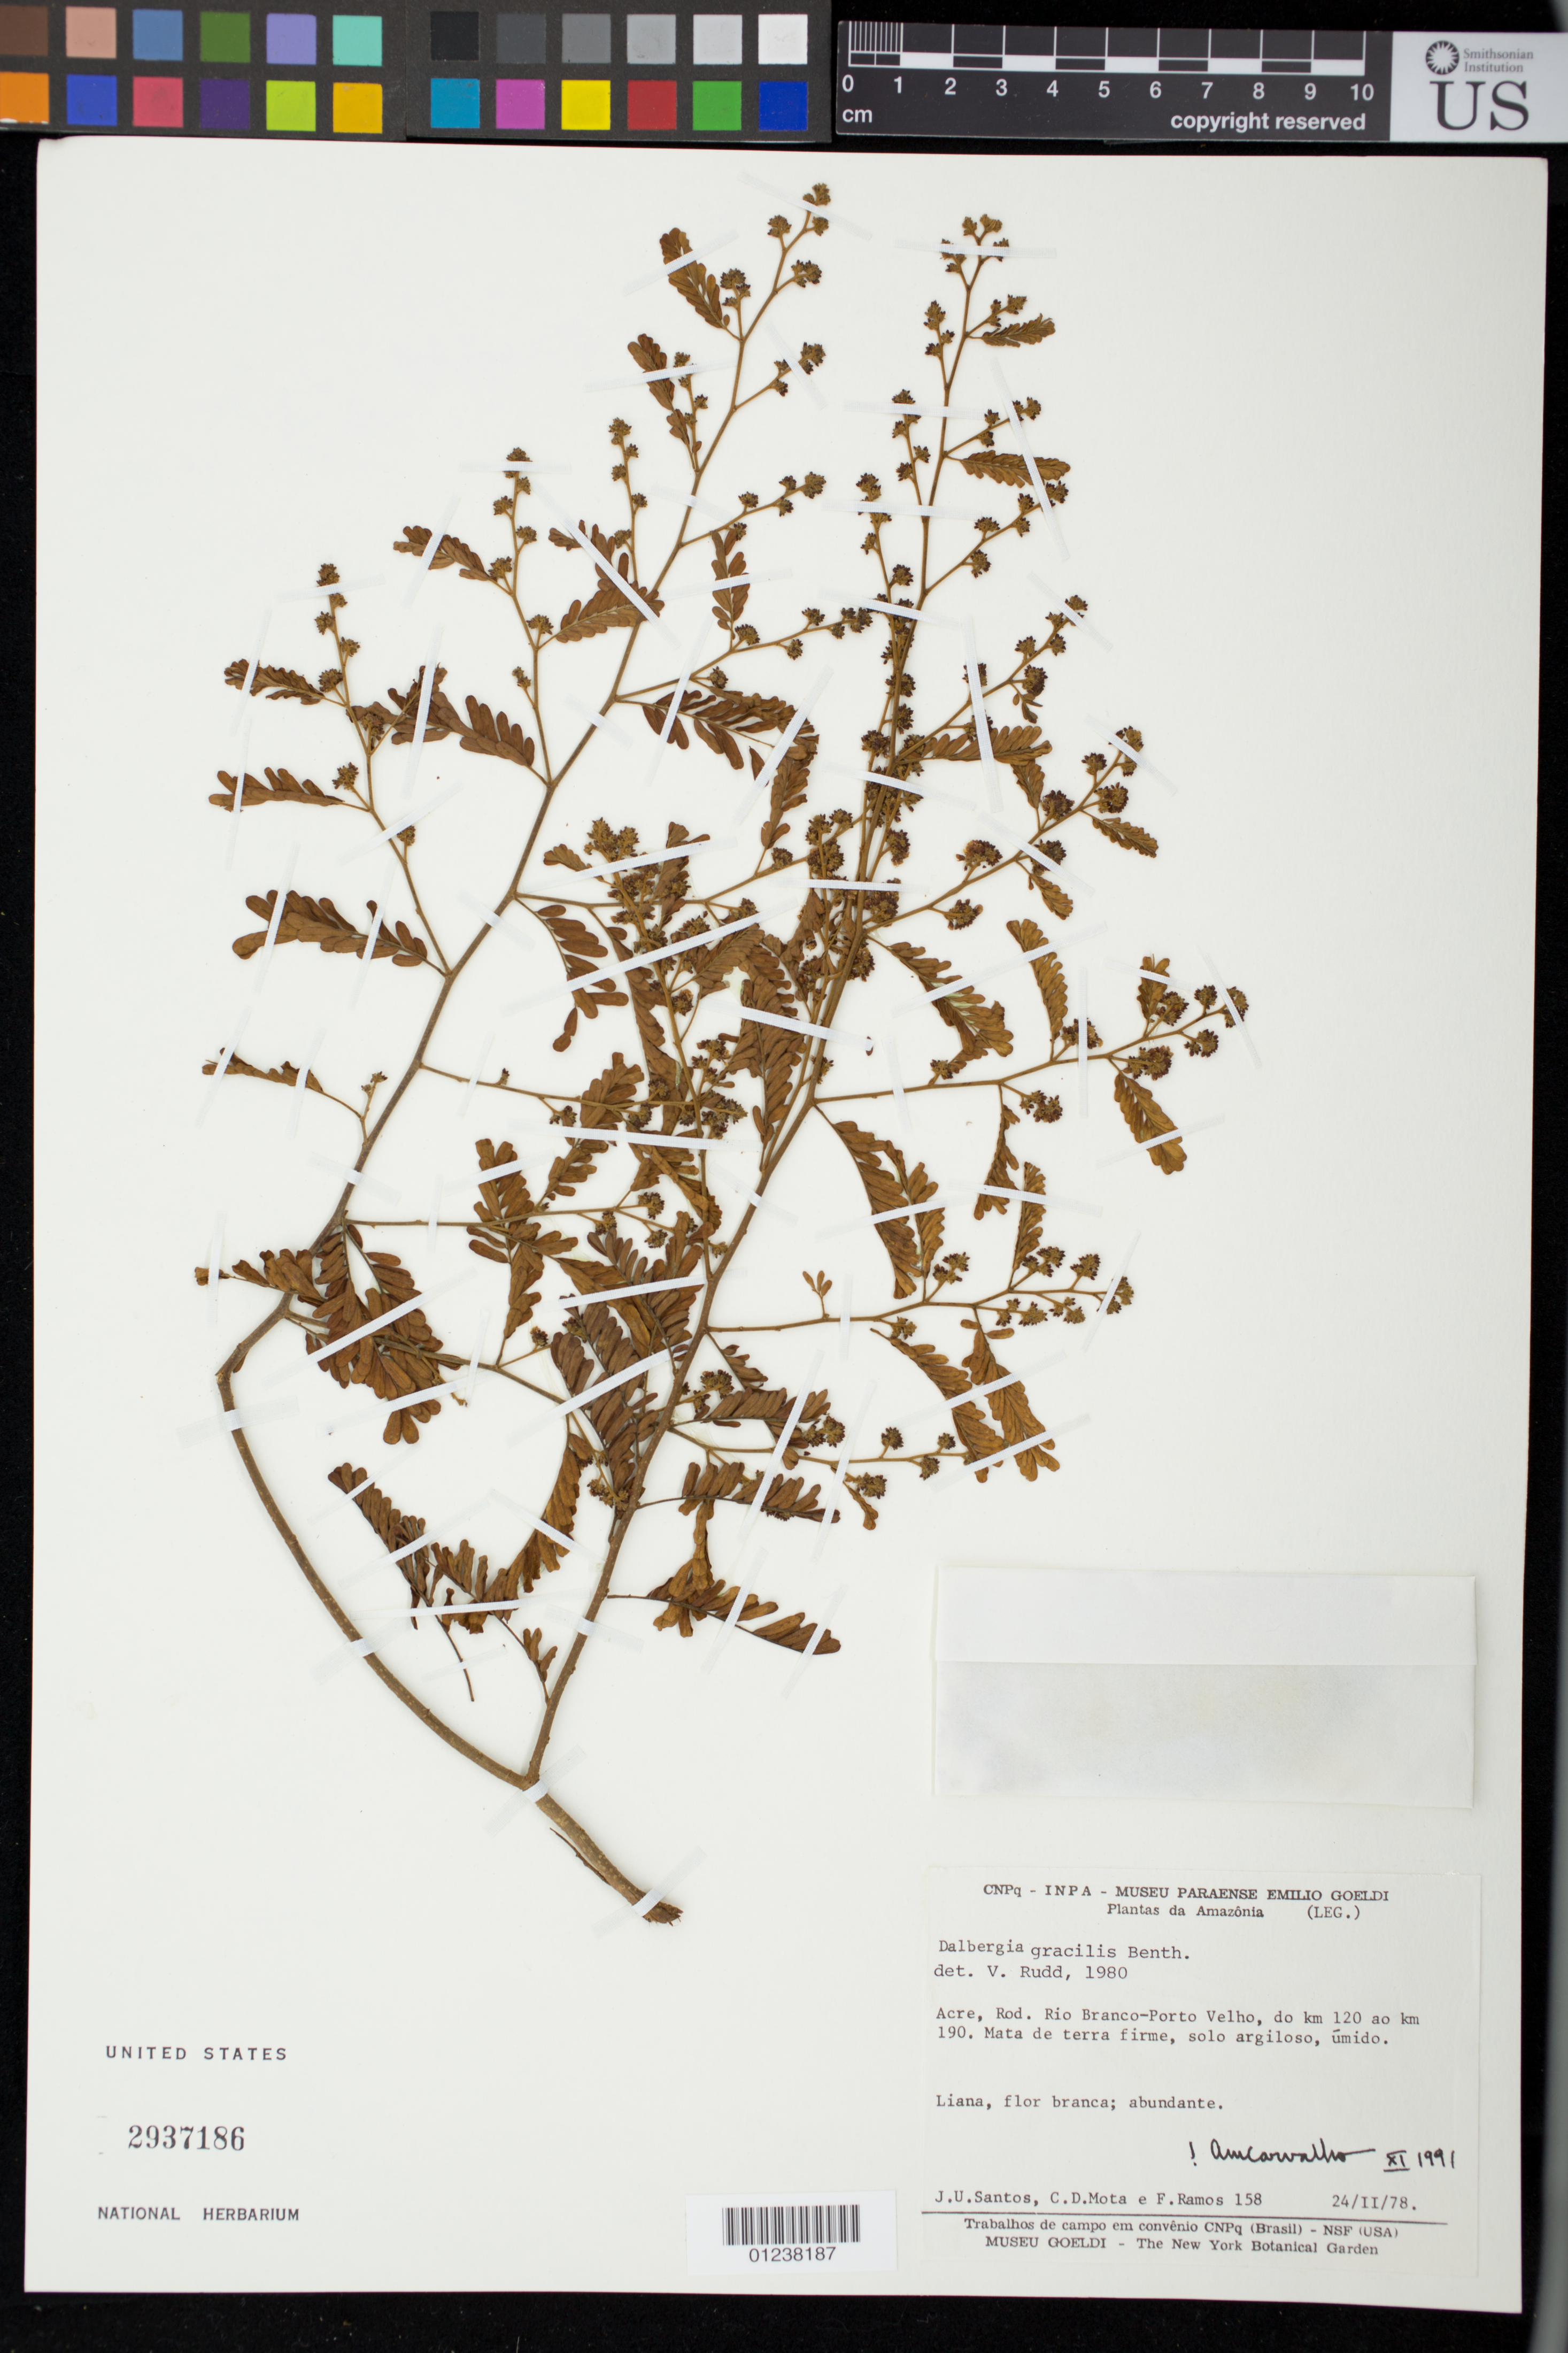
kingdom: Plantae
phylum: Tracheophyta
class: Magnoliopsida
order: Fabales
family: Fabaceae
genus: Dalbergia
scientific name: Dalbergia gracilis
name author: Benth.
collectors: J. U. Santos, C. D. Mota & F. Ramos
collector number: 158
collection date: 1978-02-24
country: Brazil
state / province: Acre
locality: Rod. Rio Branco-Porto Velho, do km 120 ao km 190.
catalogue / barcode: US 2937186